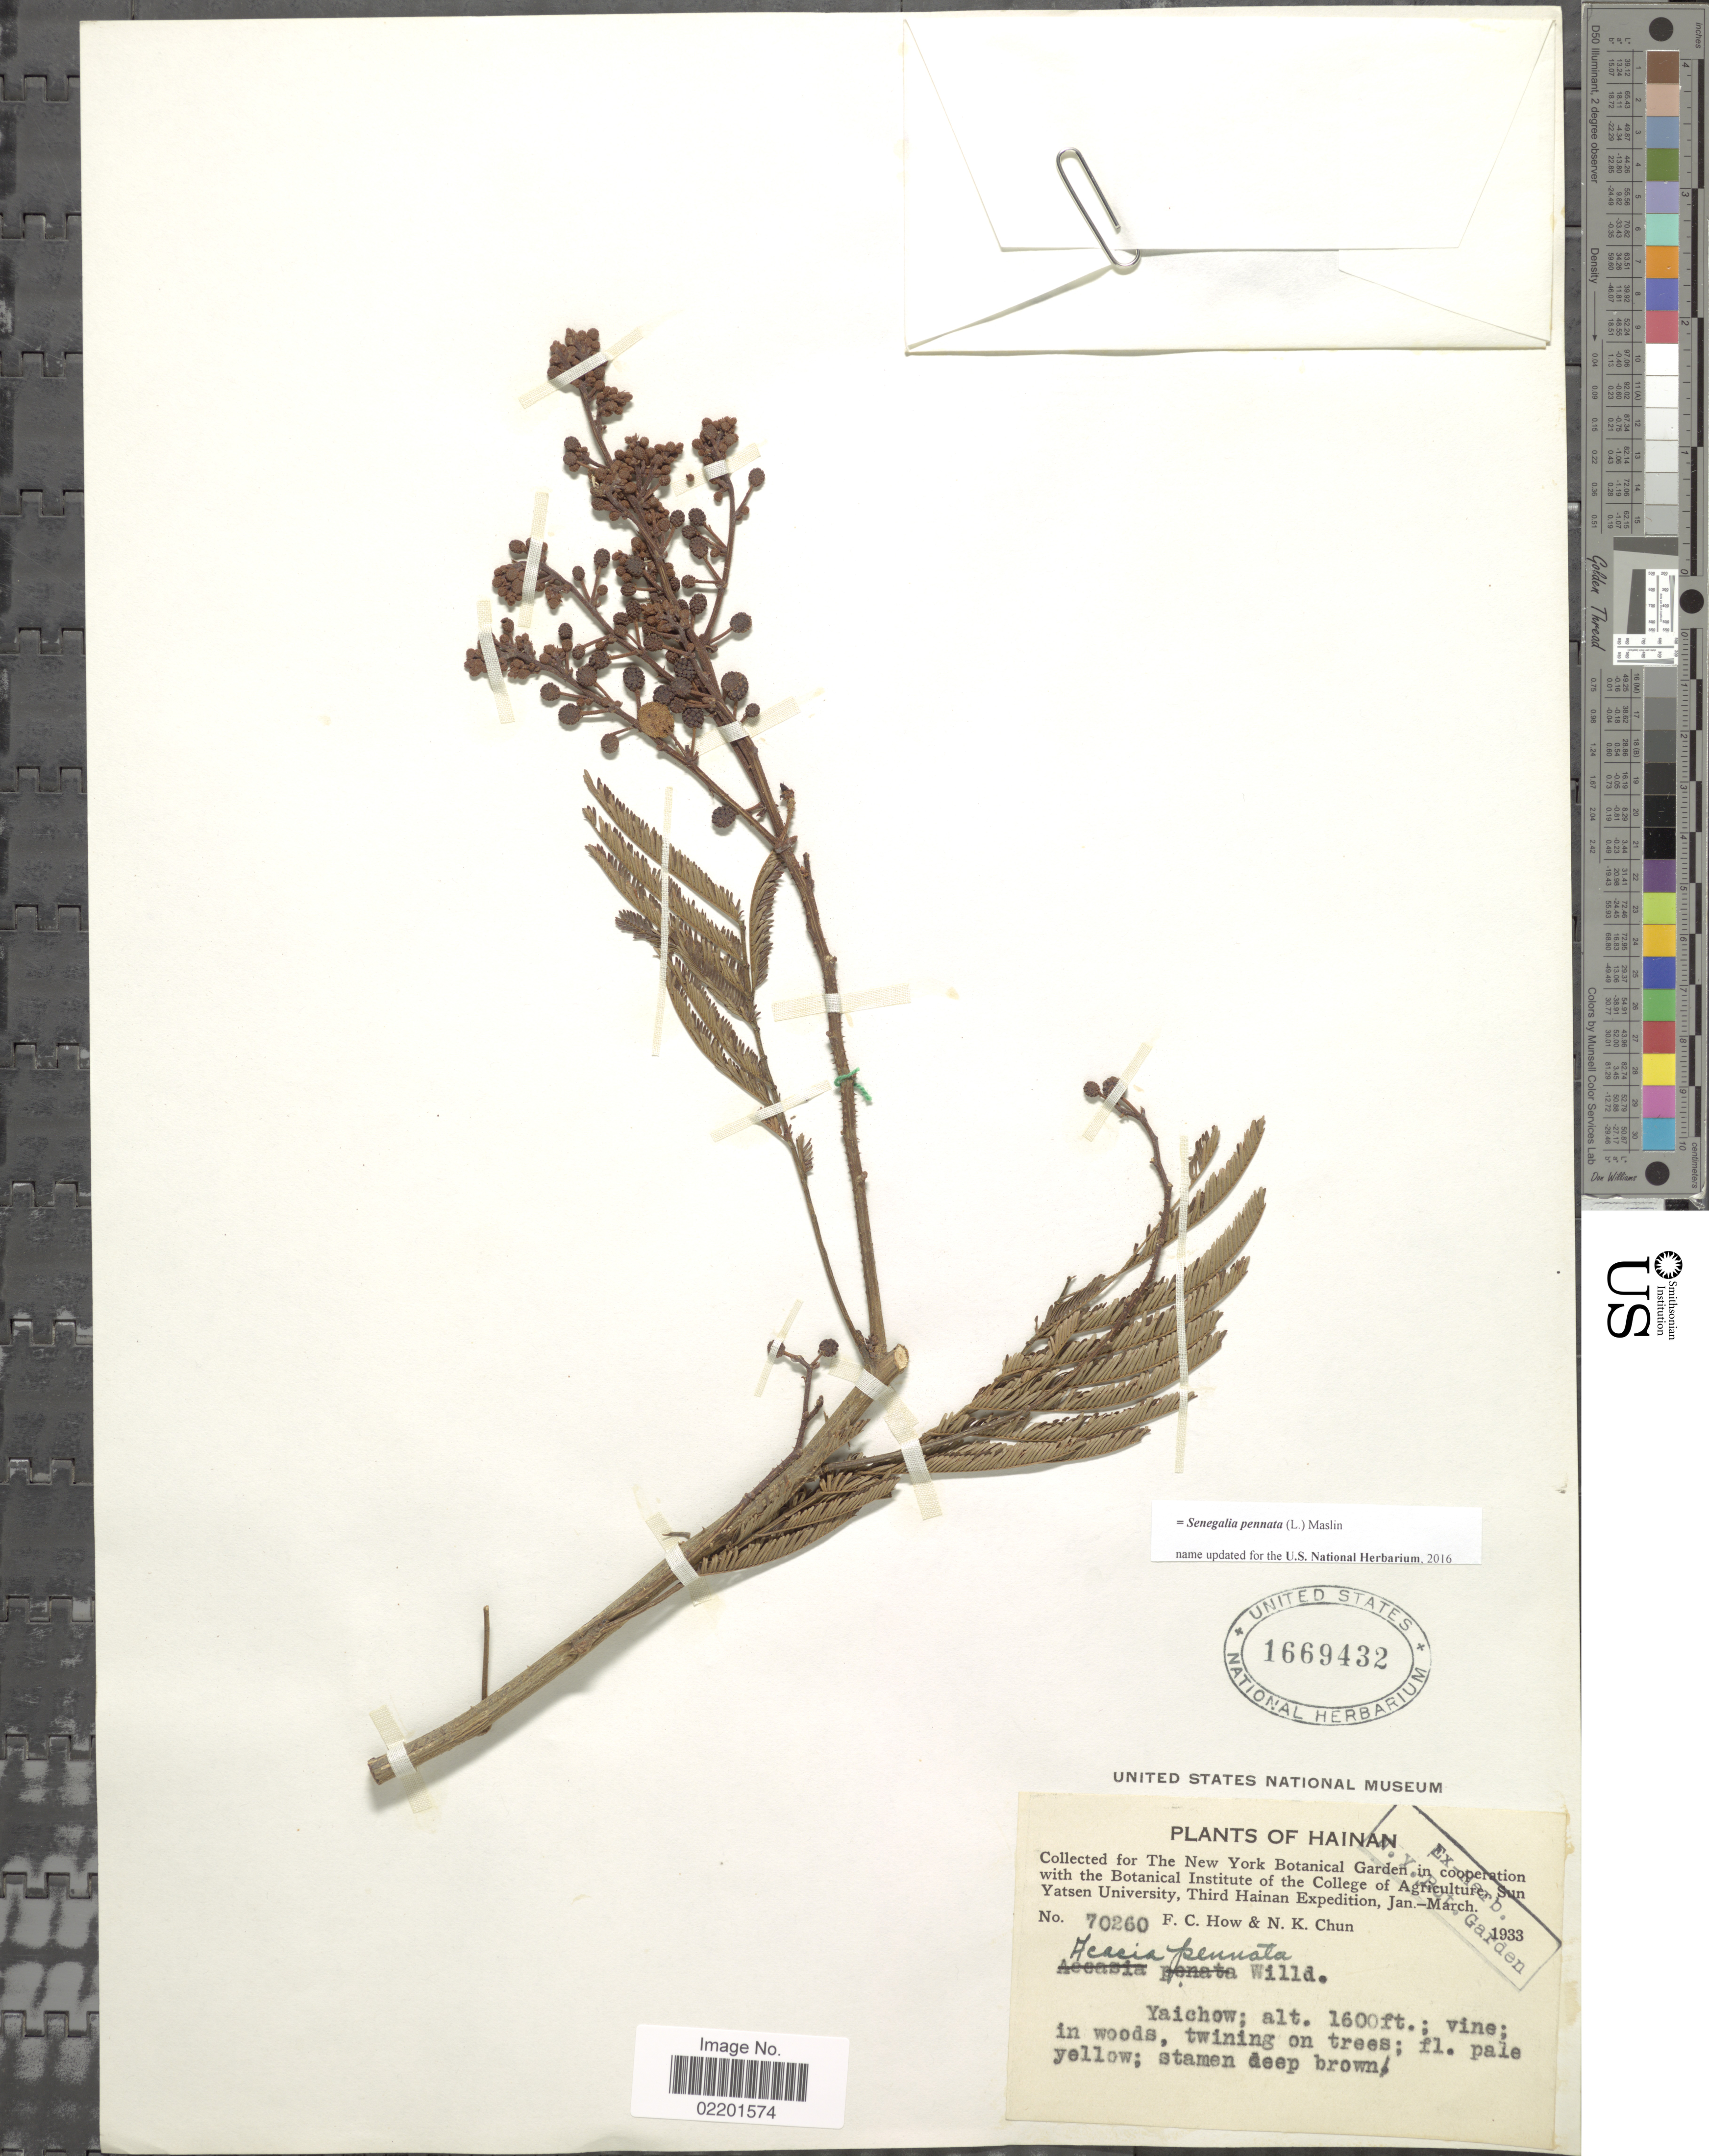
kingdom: Plantae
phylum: Tracheophyta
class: Magnoliopsida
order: Fabales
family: Fabaceae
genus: Senegalia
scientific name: Senegalia pennata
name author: (L.) Maslin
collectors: F. C. How & N. K. Chun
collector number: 70260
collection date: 1933-01/1933-03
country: China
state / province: Hainan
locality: Hainan, Yaichow.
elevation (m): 488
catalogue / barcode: US 1669432